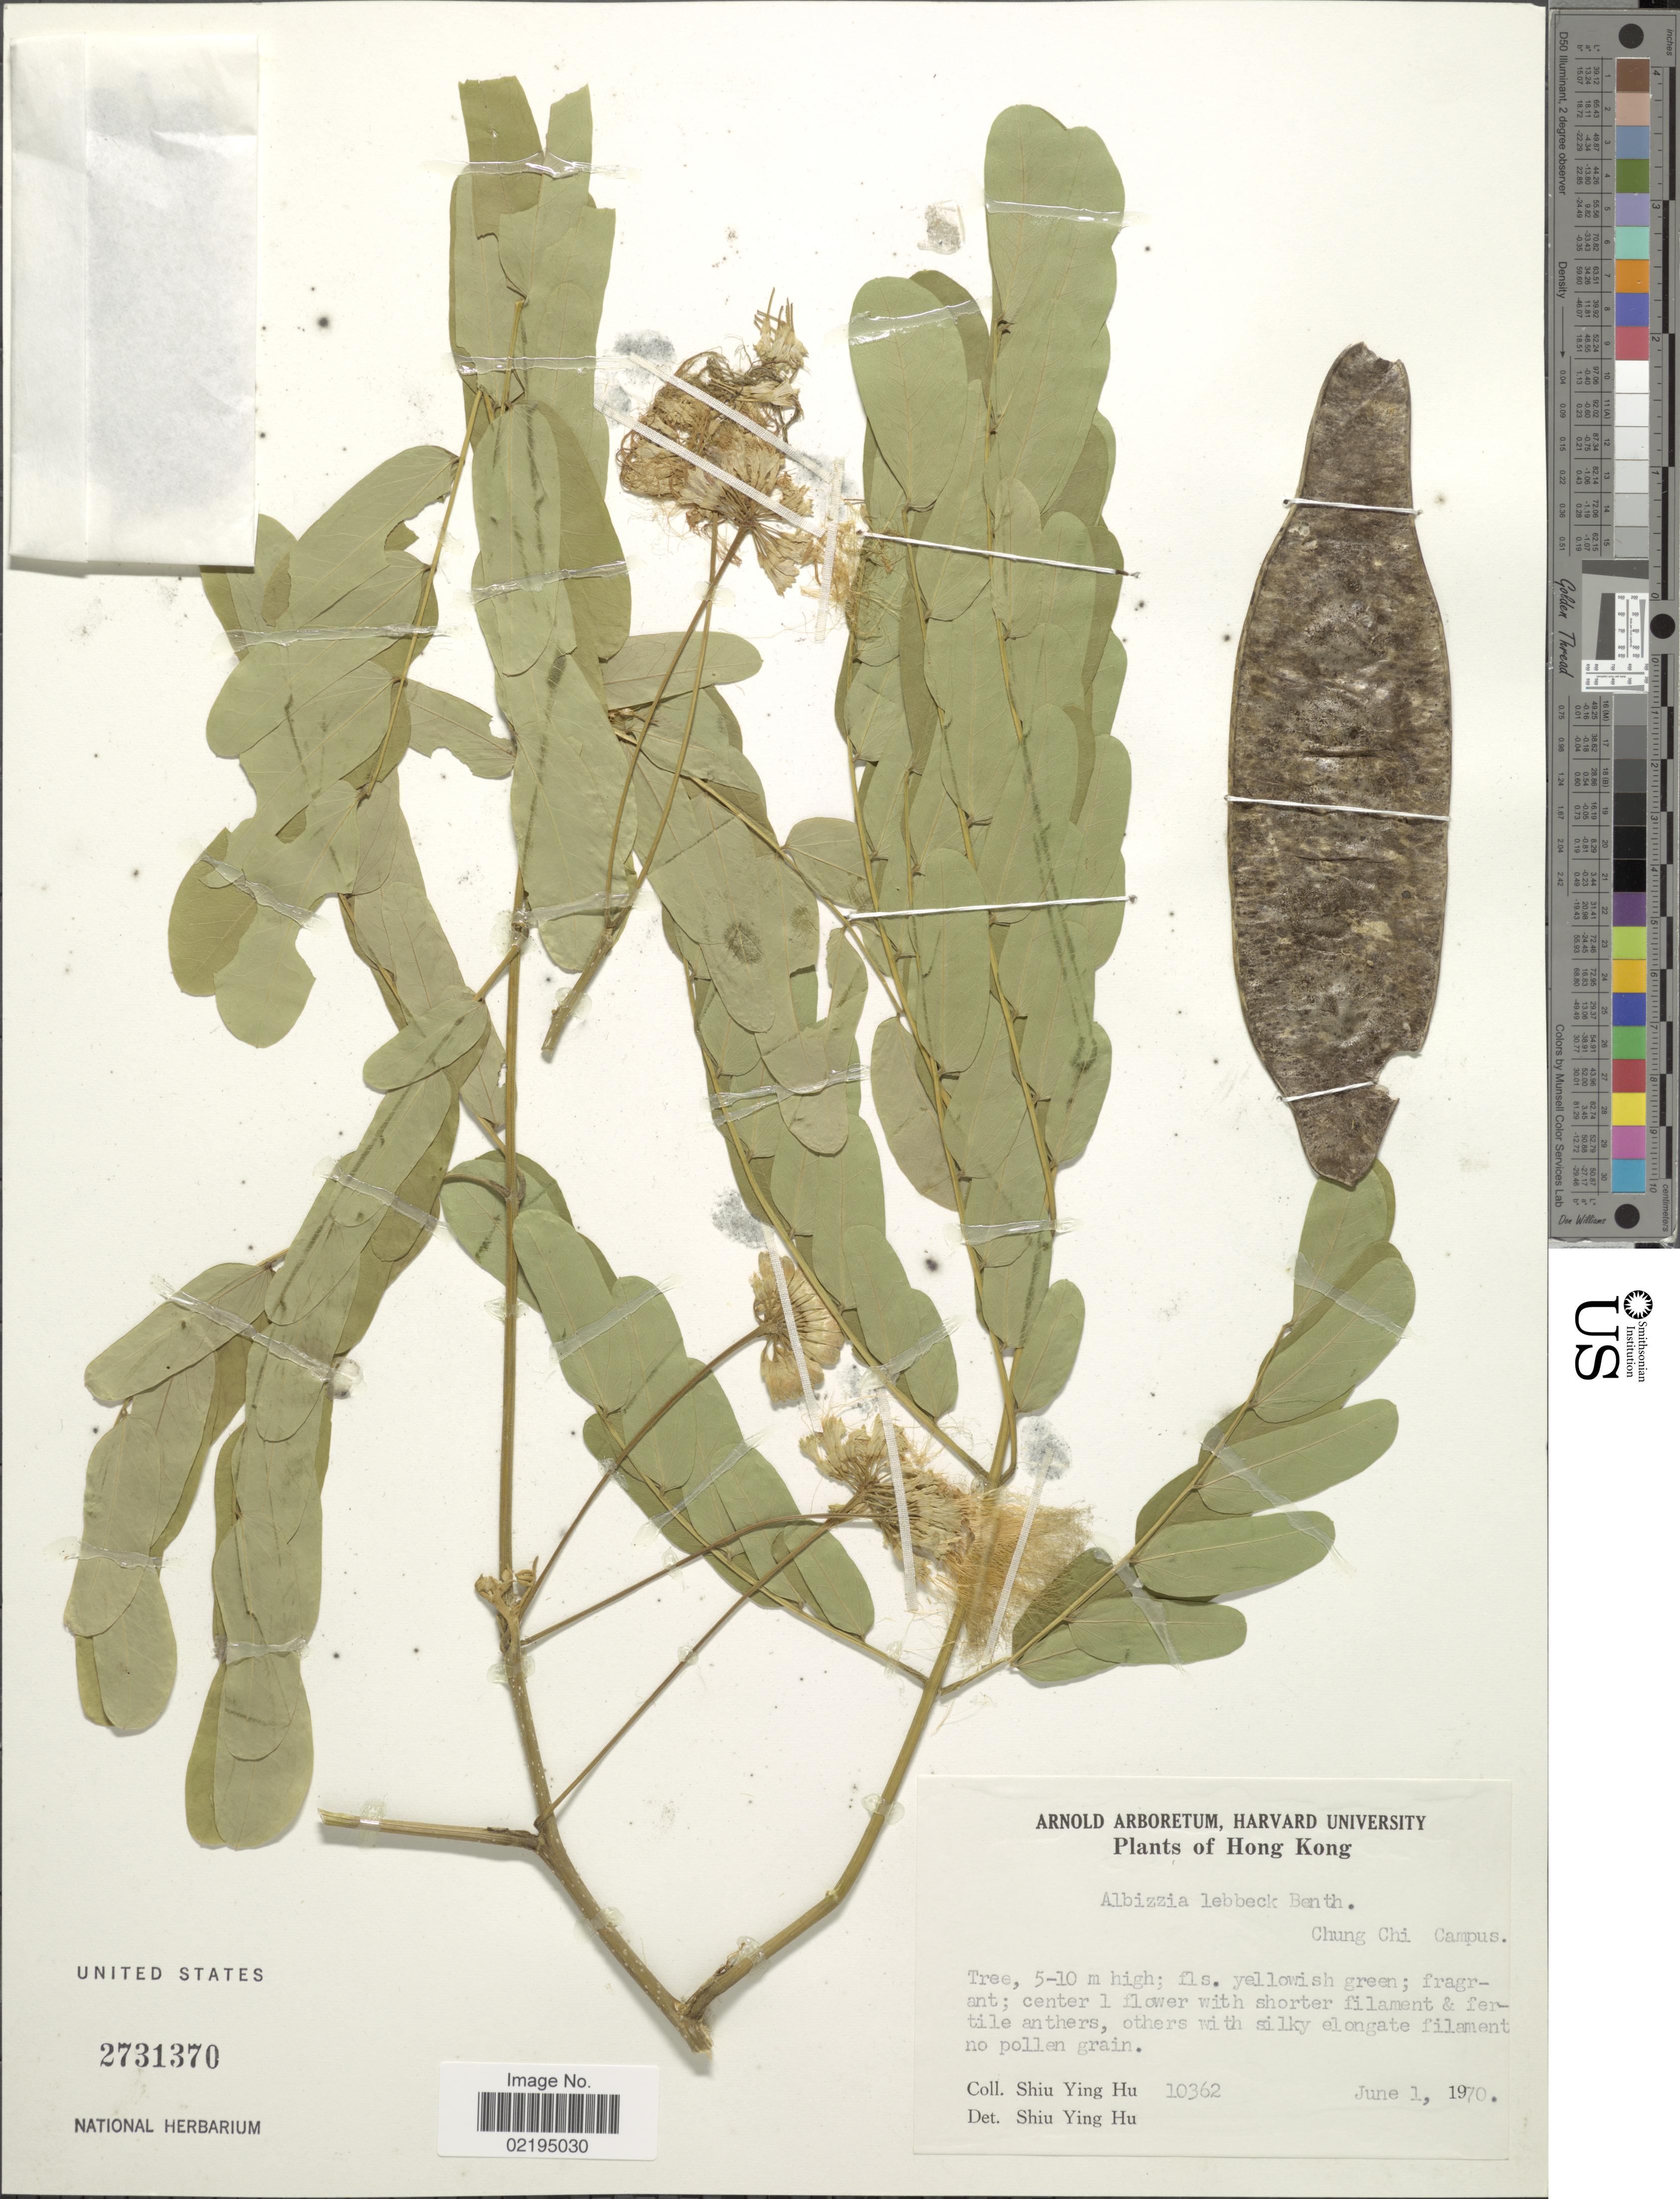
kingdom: Plantae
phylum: Tracheophyta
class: Magnoliopsida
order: Fabales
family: Fabaceae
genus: Albizia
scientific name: Albizia lebbeck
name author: (L.) Benth.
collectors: S. Y. Hu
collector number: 10362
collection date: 1970-06-01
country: China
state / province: Hong Kong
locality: Chung Chi Campus.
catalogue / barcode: US 2731370